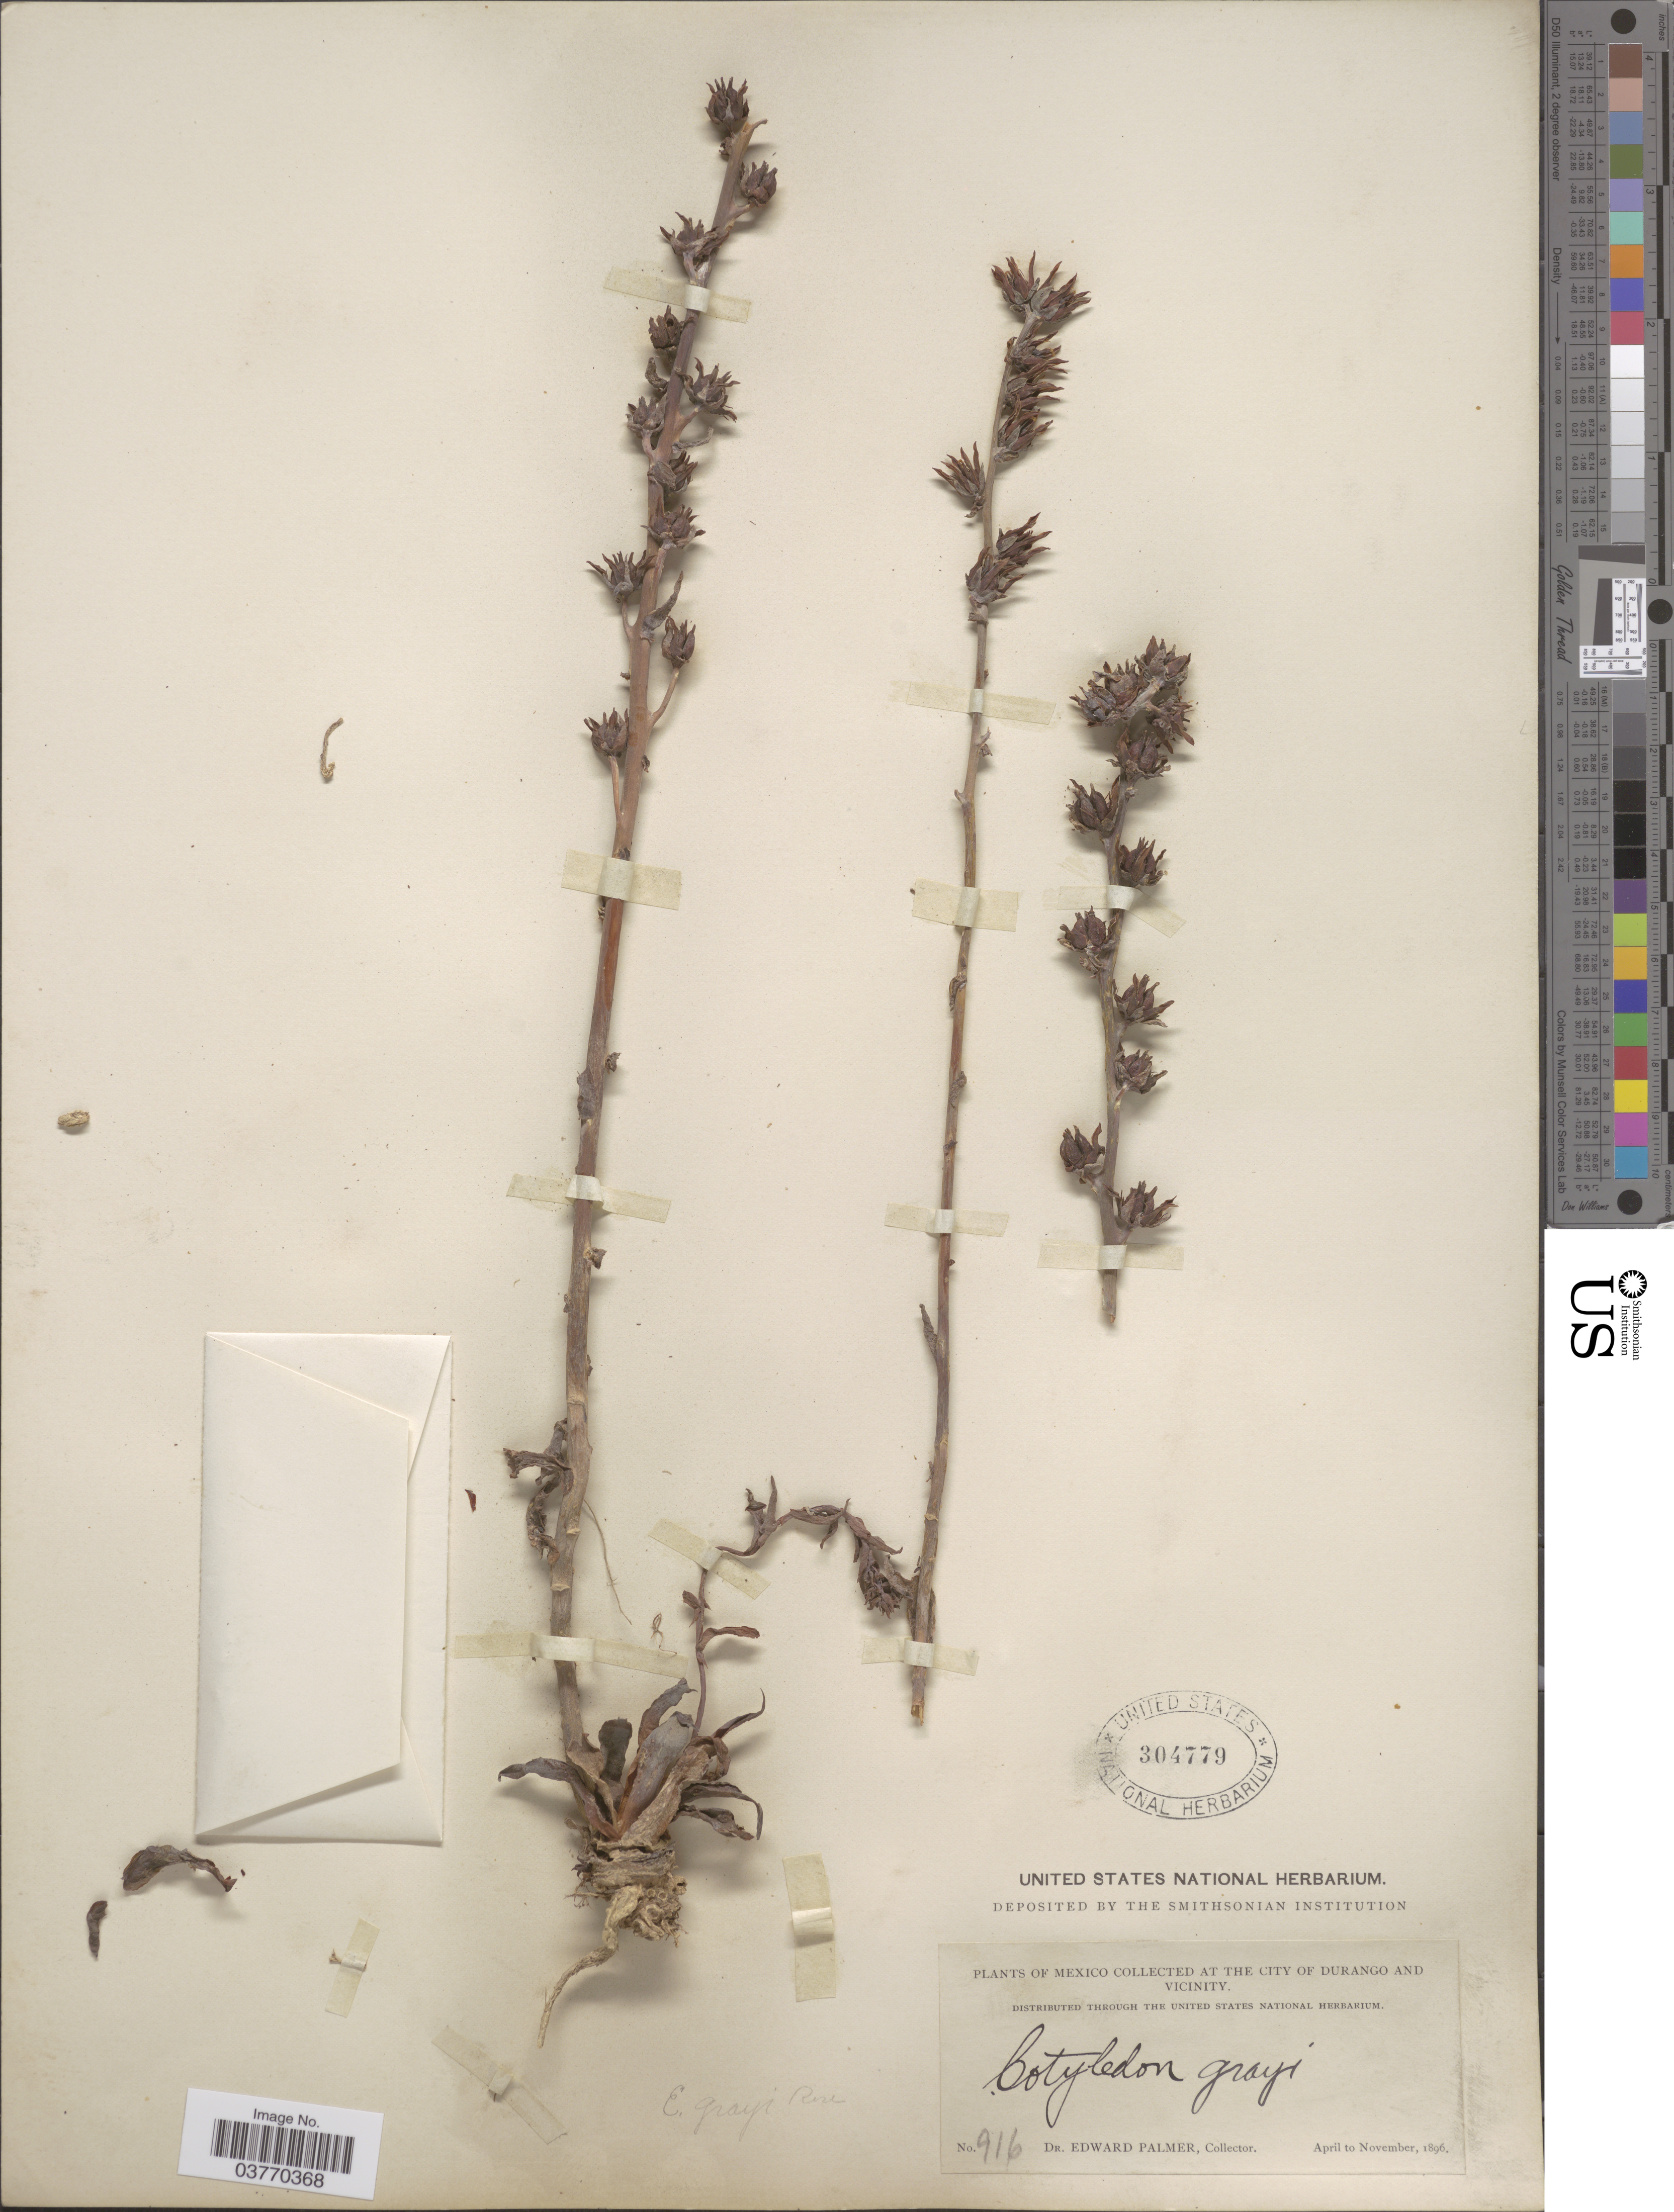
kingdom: Plantae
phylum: Tracheophyta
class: Magnoliopsida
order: Saxifragales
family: Crassulaceae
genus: Echeveria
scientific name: Echeveria paniculata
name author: A. Gray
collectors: E. Palmer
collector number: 916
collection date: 1896-04/1896-11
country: Mexico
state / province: Durango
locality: The City of Durango and vicinity.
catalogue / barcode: US 304779